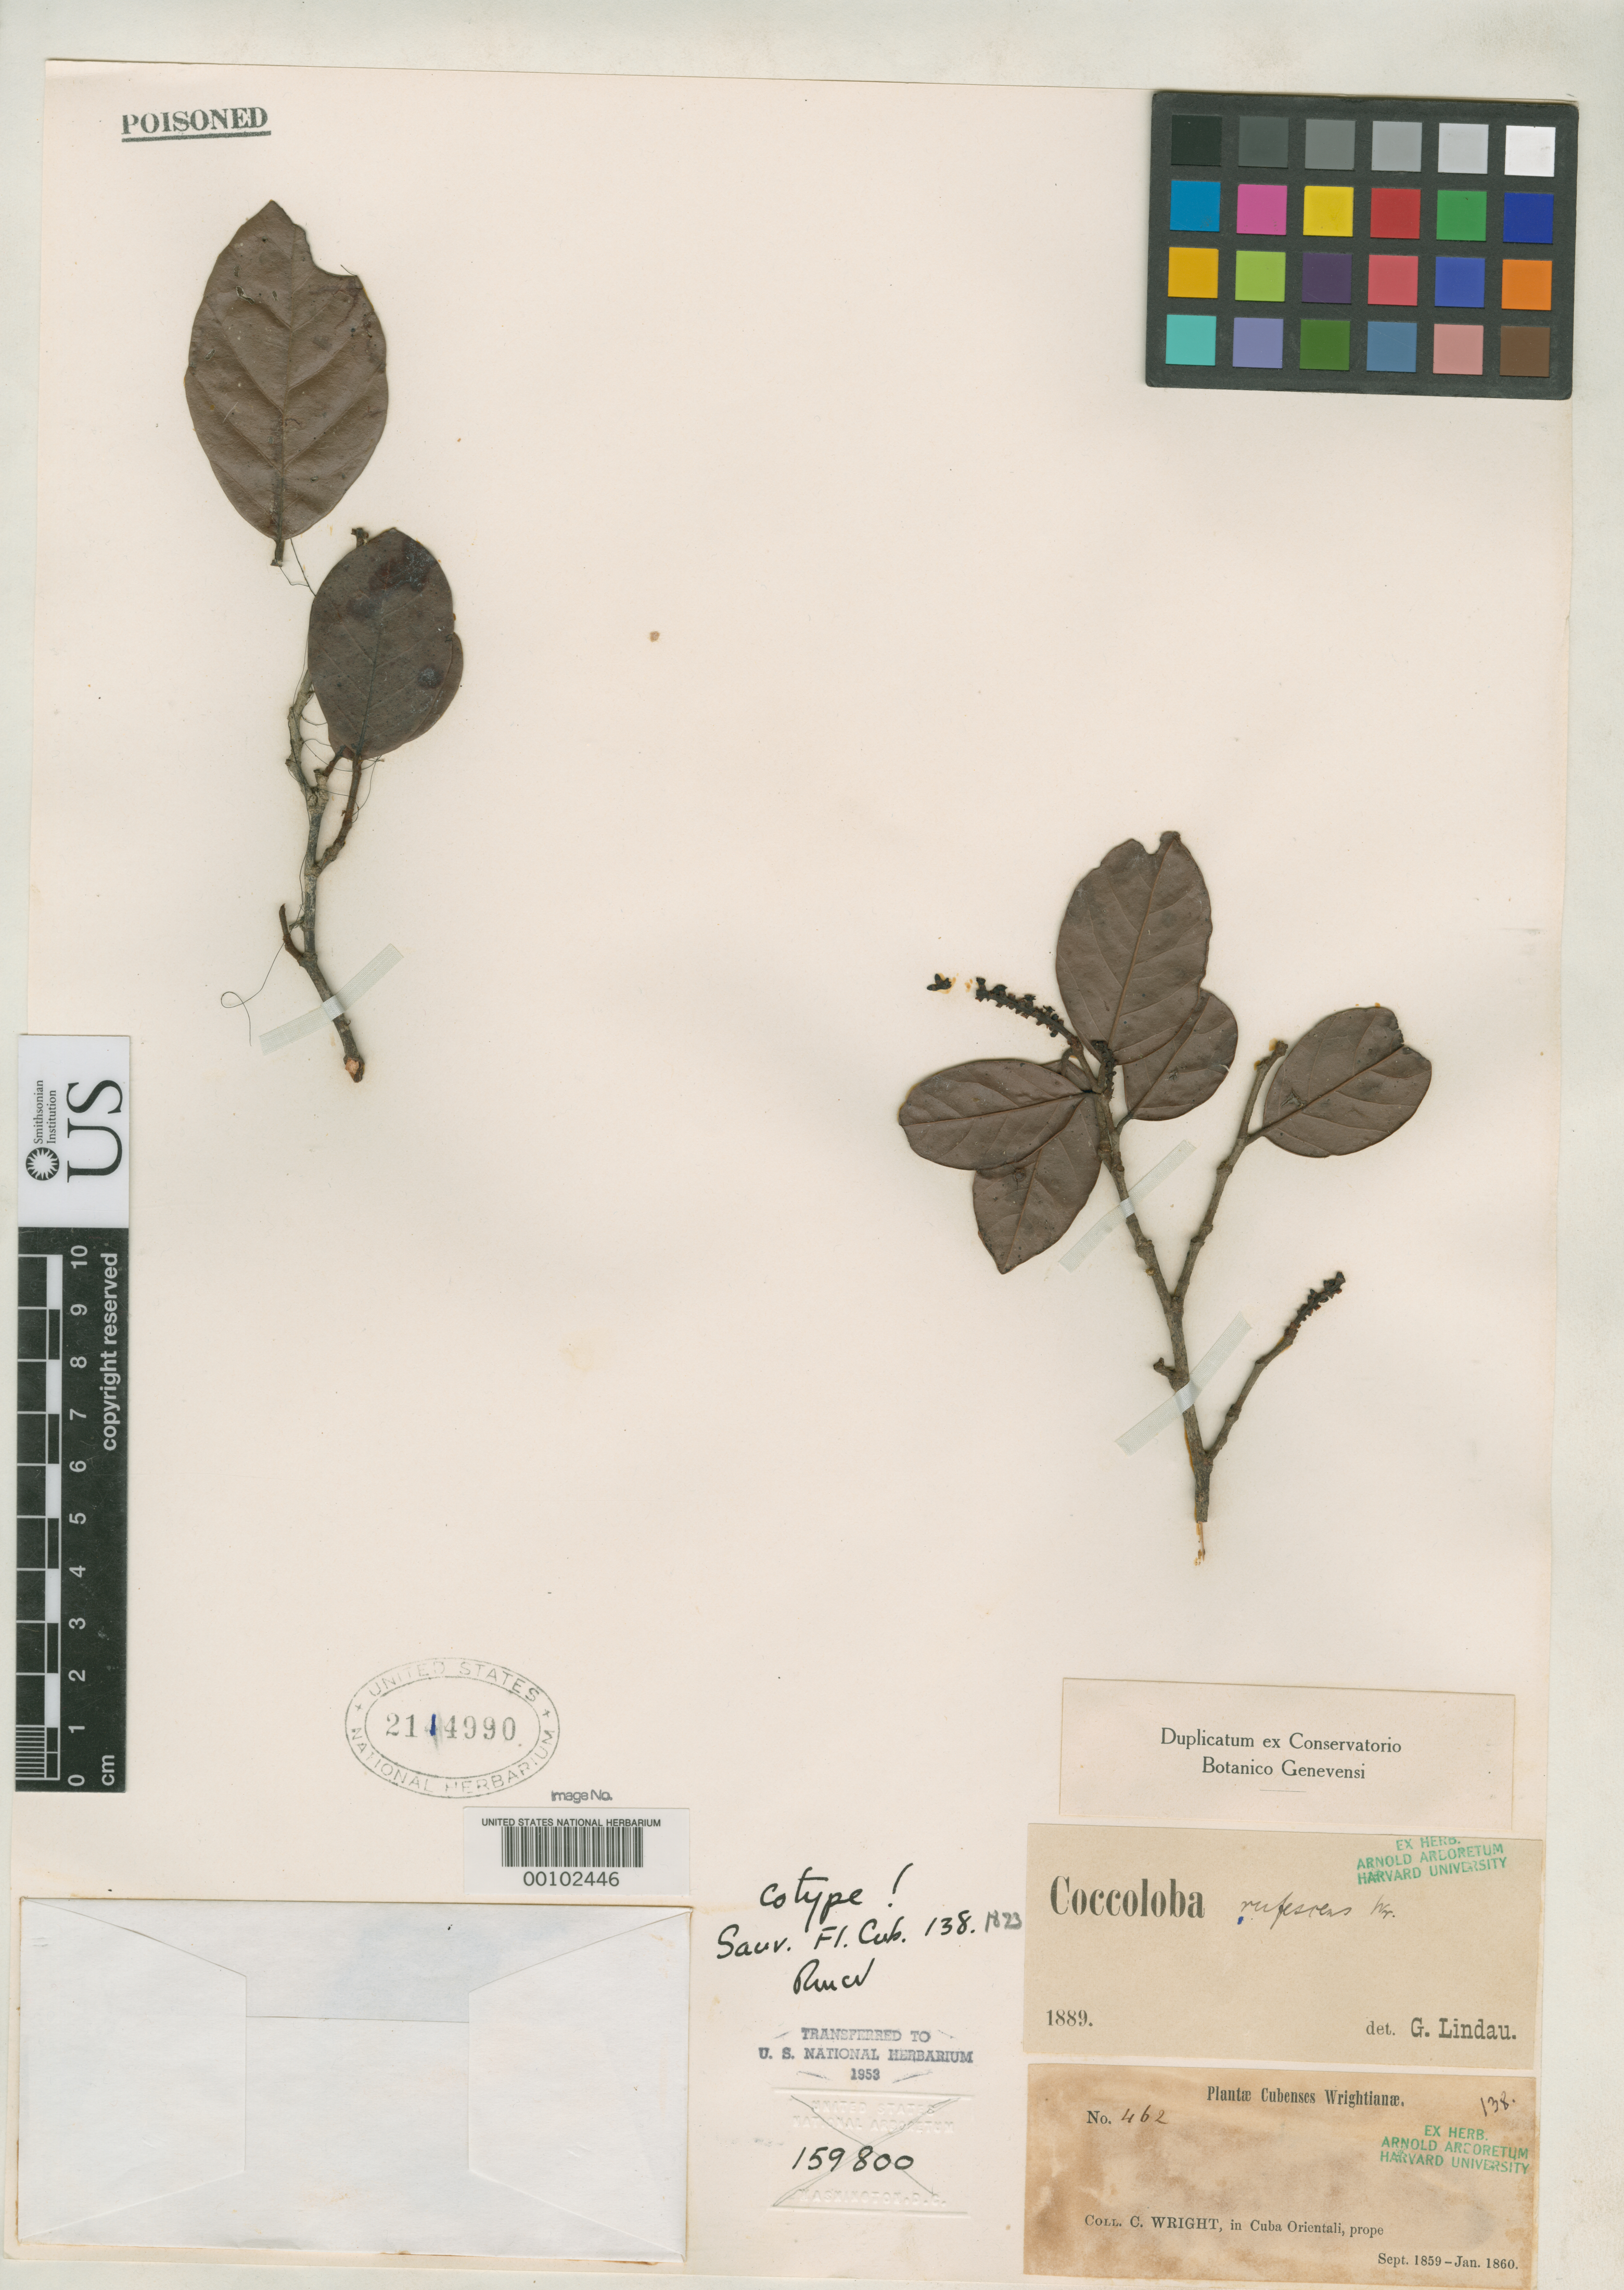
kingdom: Plantae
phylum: Tracheophyta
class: Magnoliopsida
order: Caryophyllales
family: Polygonaceae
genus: Coccoloba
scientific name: Coccoloba rufescens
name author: C. Wright in Sauvalle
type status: Isosyntype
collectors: C. Wright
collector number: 462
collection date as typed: Sep 1859 to -- Jan 1860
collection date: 1859-09/1860-01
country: Cuba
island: Greater Antilles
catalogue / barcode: US 2114990